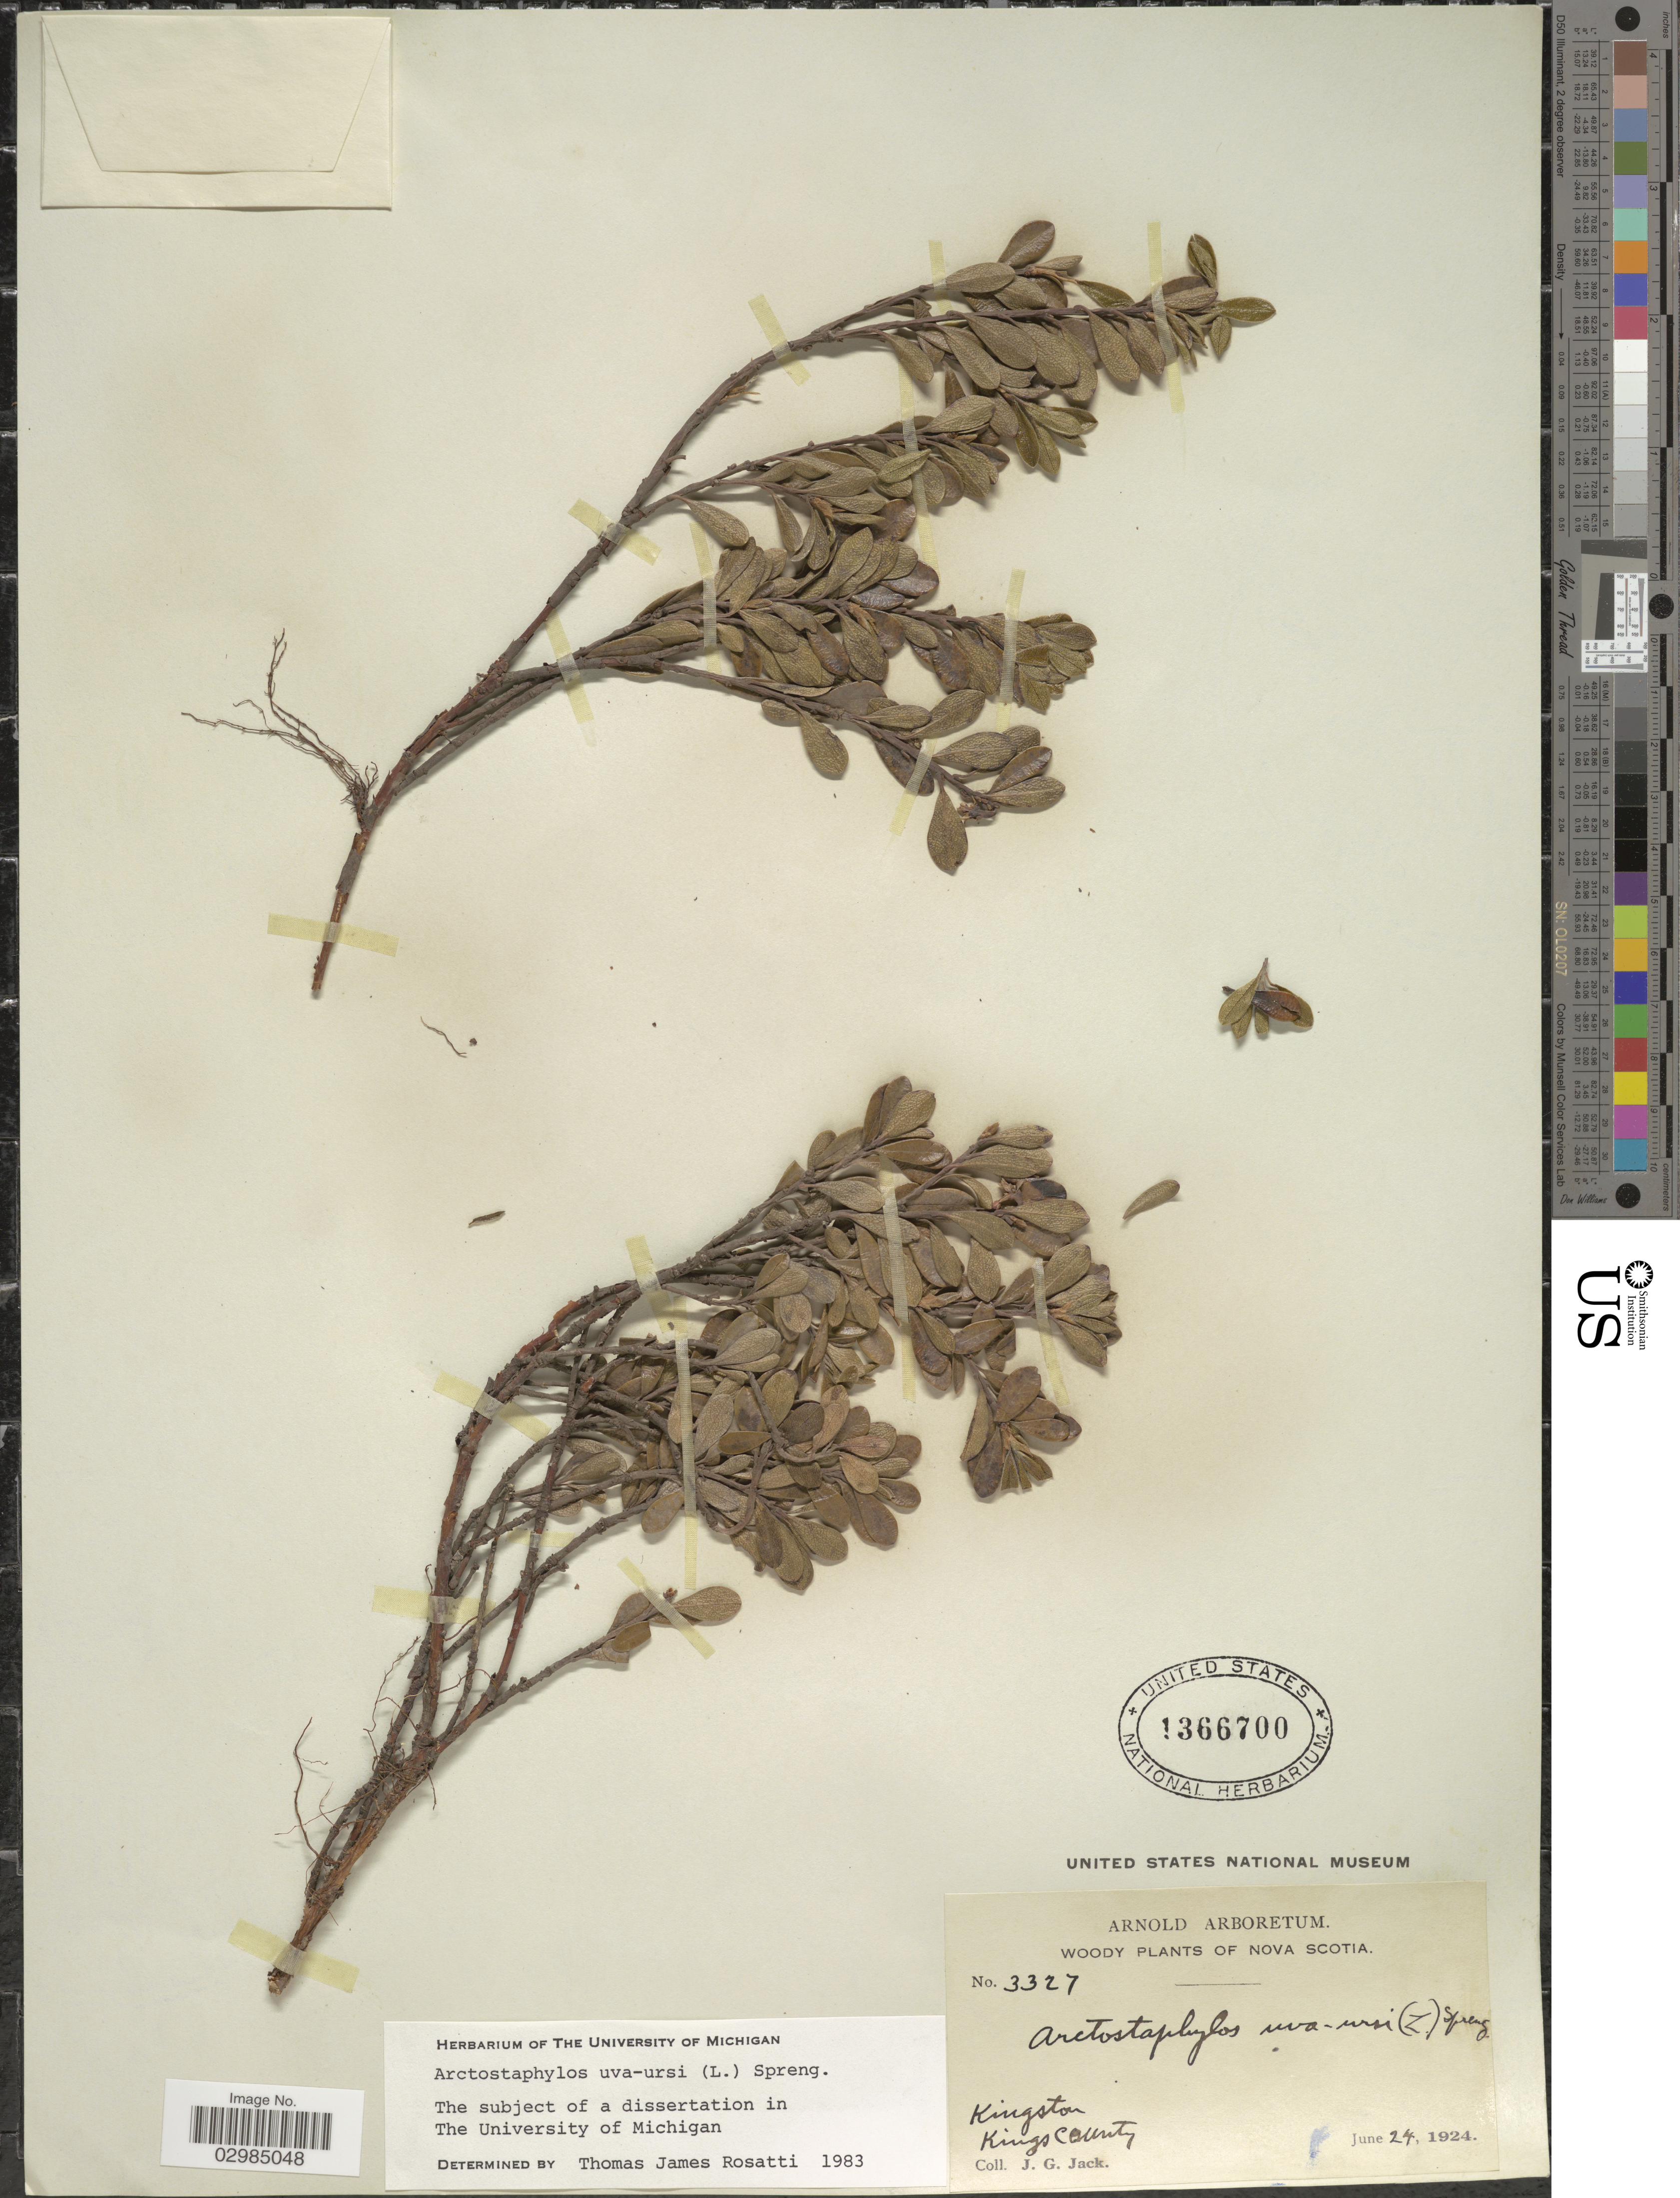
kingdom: Plantae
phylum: Tracheophyta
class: Magnoliopsida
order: Ericales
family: Ericaceae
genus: Arctostaphylos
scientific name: Arctostaphylos uva-ursi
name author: (L.) Spreng.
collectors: J. G. Jack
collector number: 3327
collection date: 1924-06-24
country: Canada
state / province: Nova Scotia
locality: Kingston, Kings County.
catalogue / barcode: US 1366700